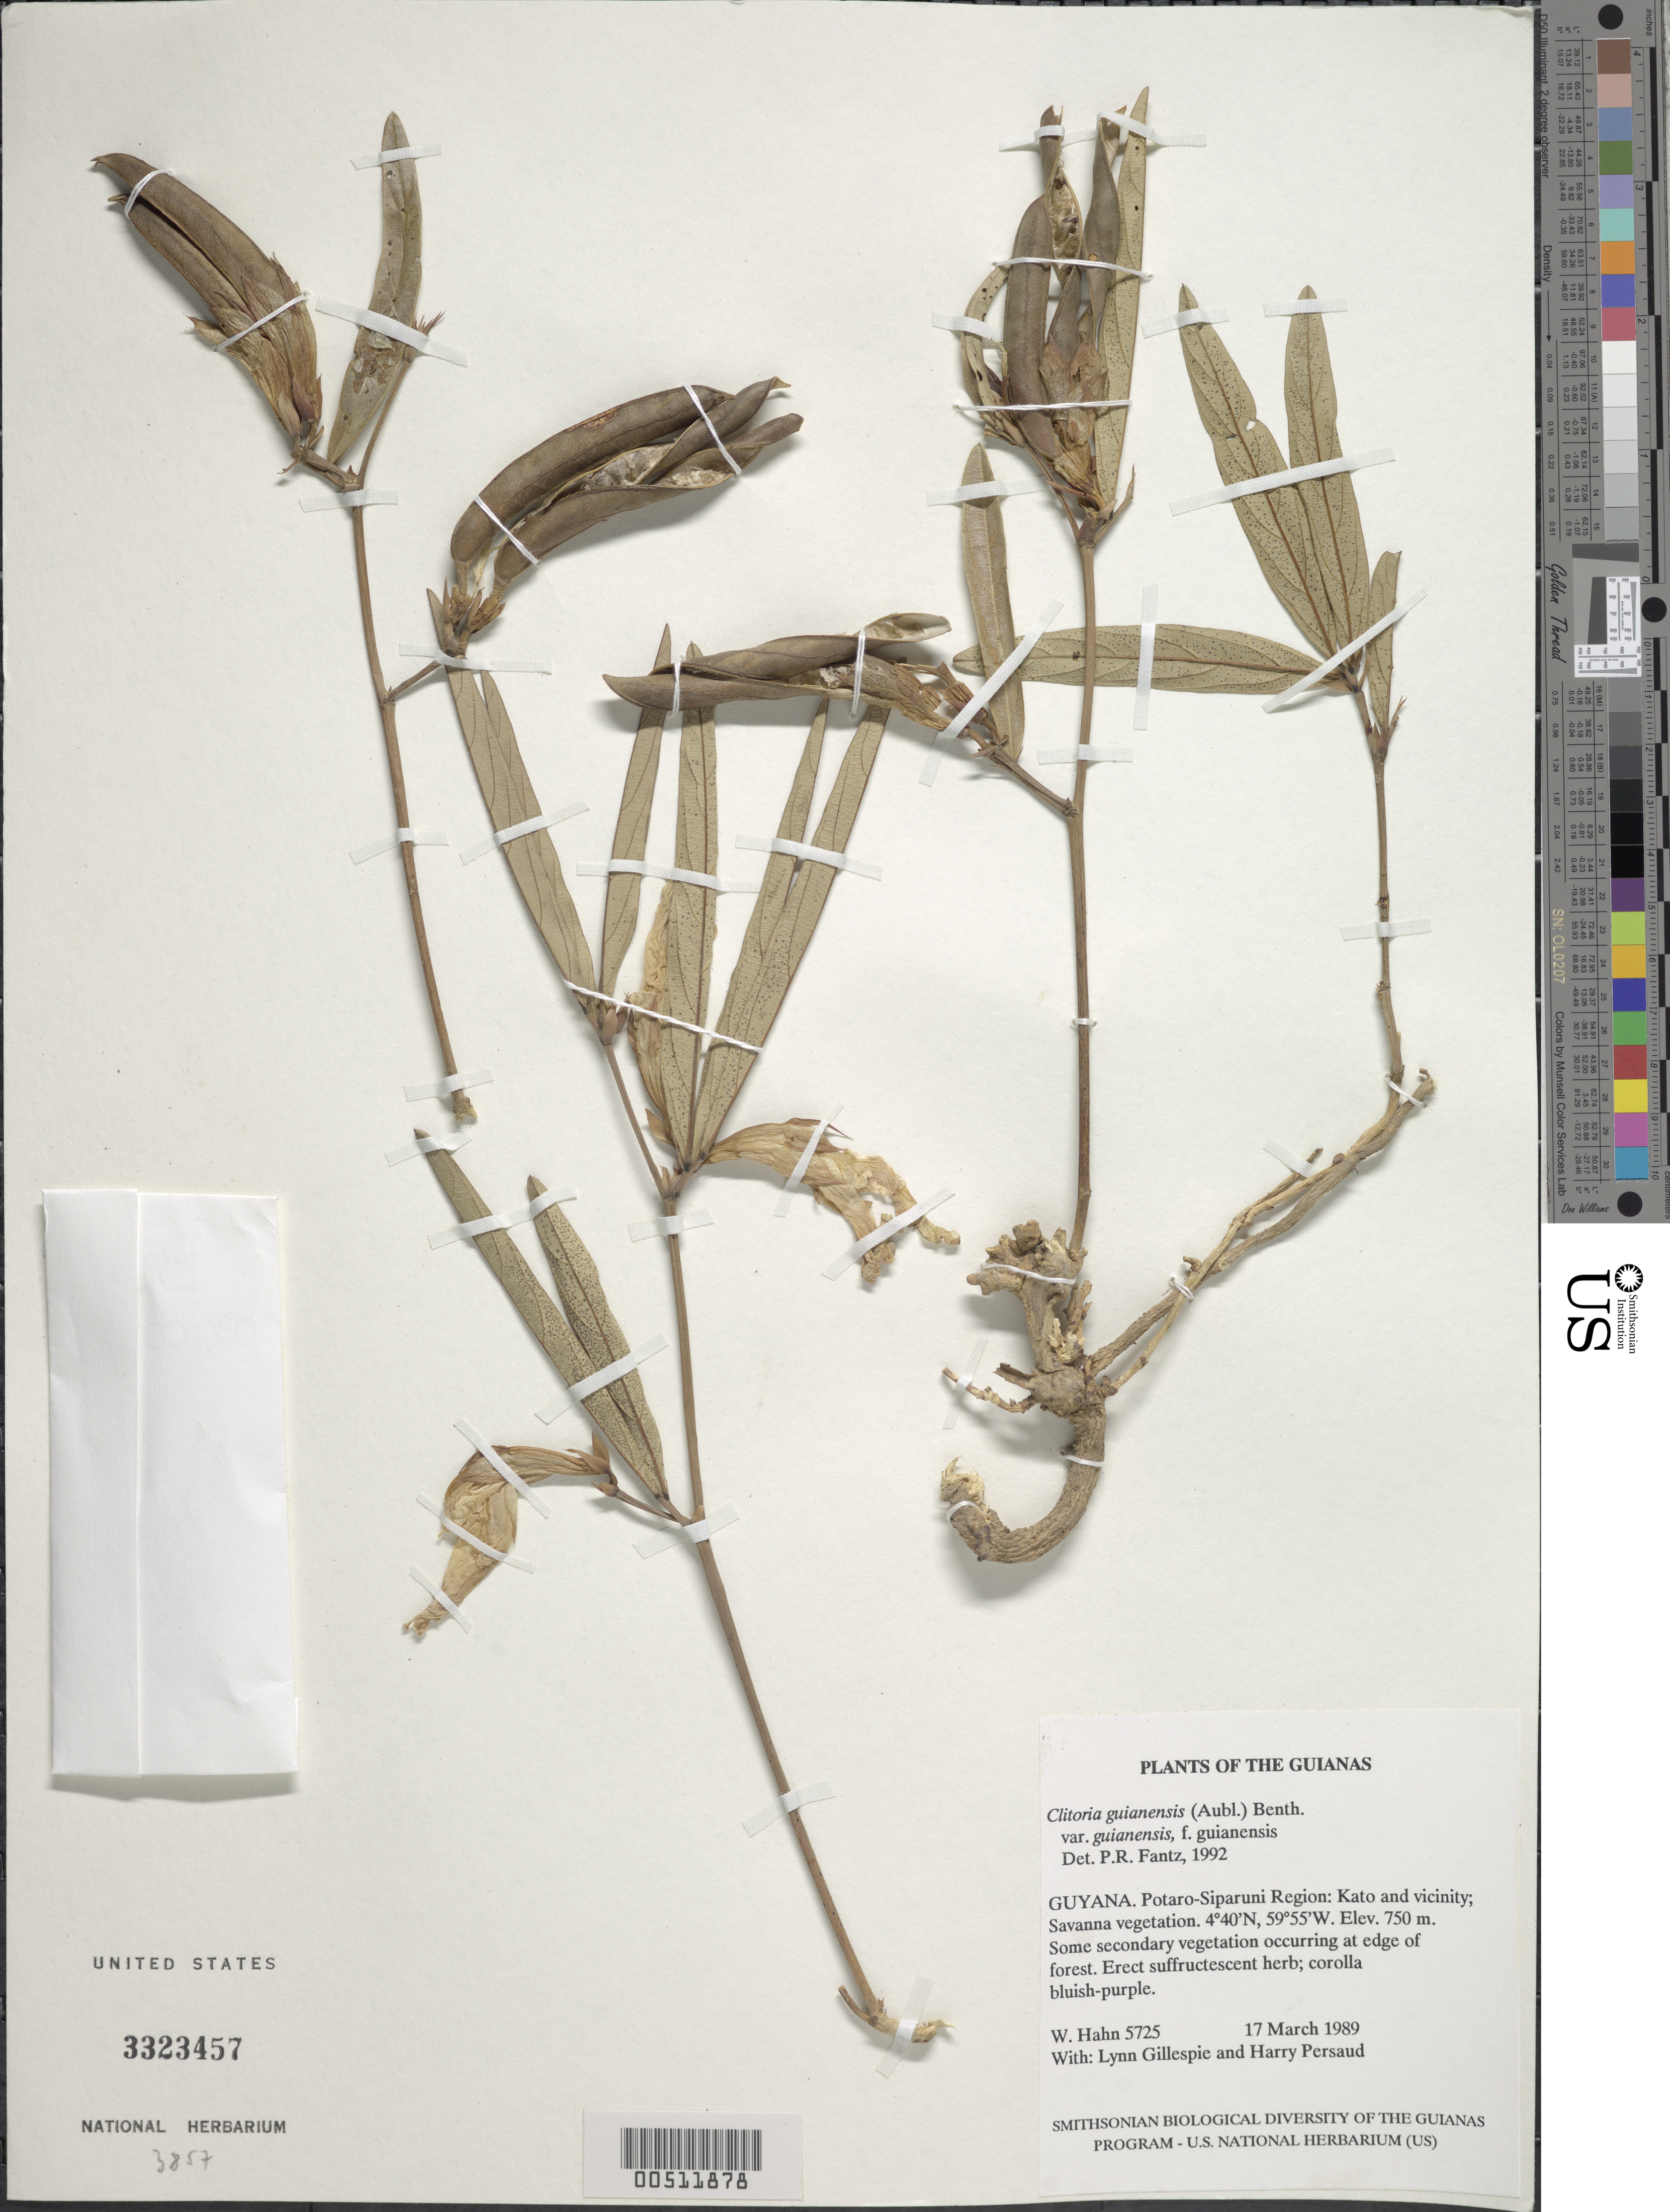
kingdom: Plantae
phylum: Tracheophyta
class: Magnoliopsida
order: Fabales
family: Fabaceae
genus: Clitoria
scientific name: Clitoria guianensis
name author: (Aubl.) Benth.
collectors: W. Hahn, L. J. Gillespie & H. Persaud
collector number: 5725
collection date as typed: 17 March 1989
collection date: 1989-03-17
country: Guyana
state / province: Potaro-Siparuni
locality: Kato and vicinity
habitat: Savanna vegetation. Some secondary vegetation occurring at edge of forest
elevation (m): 750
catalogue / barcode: US 3323457